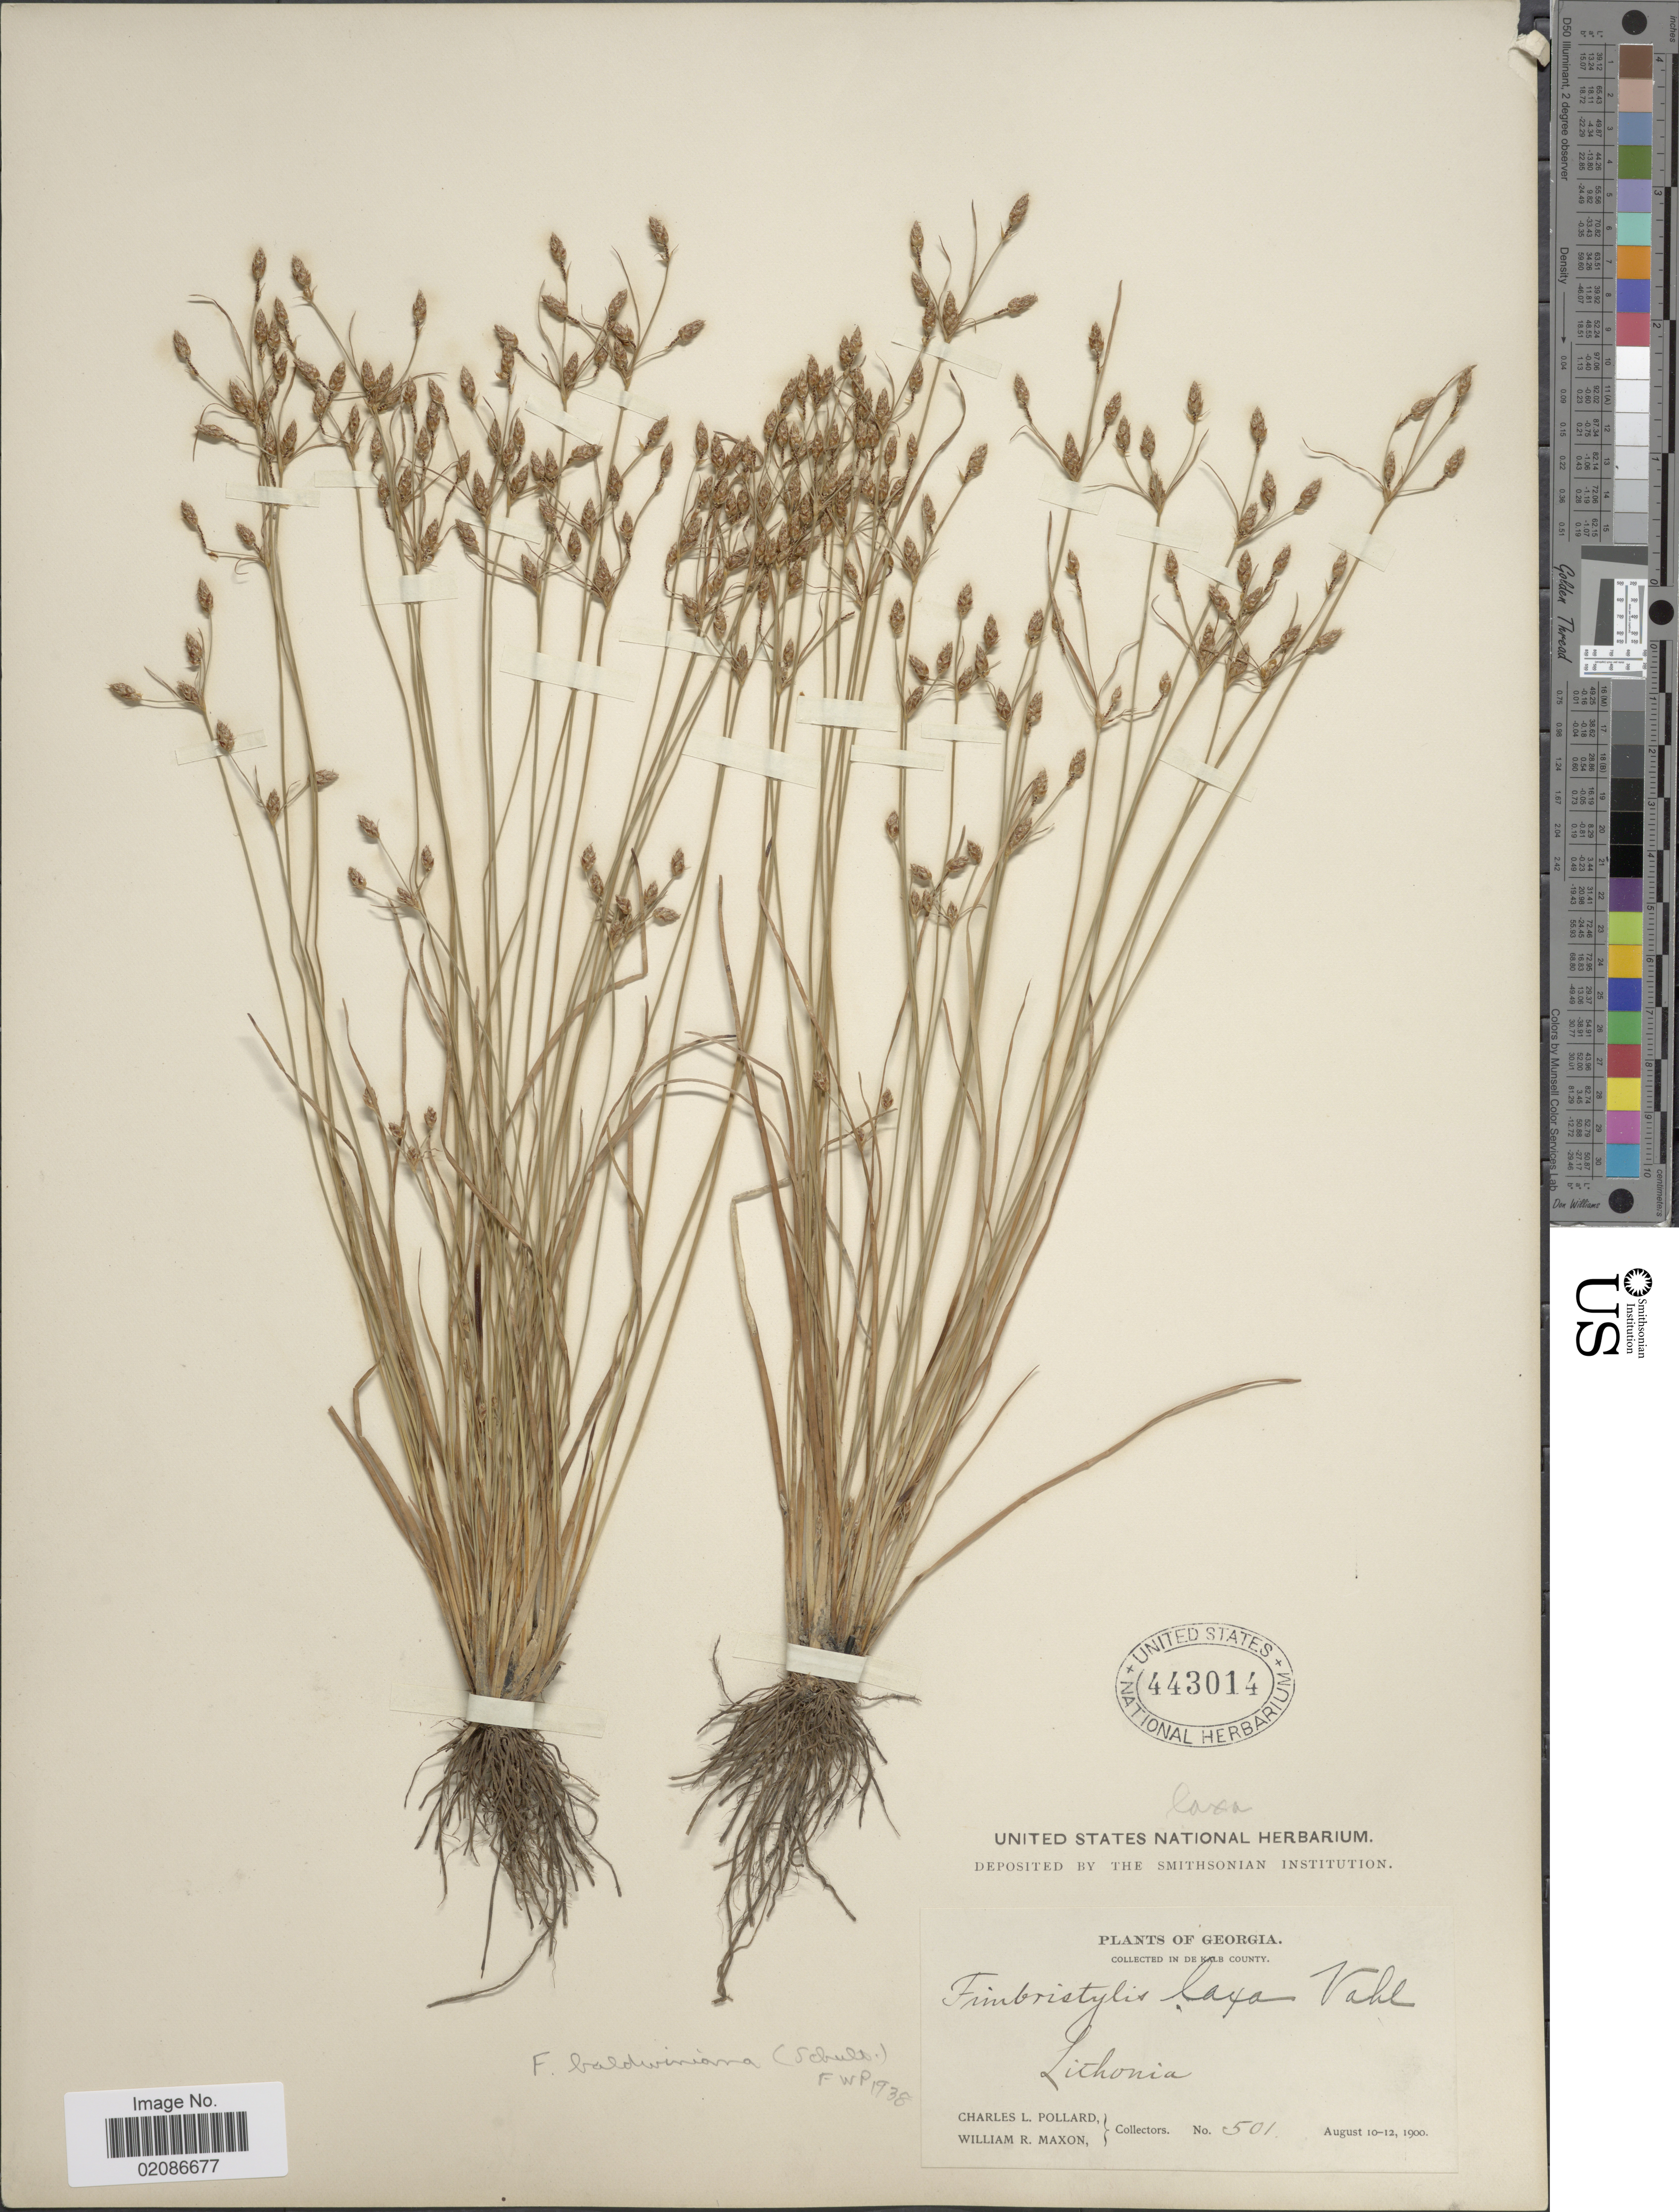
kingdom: Plantae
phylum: Tracheophyta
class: Liliopsida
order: Poales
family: Cyperaceae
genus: Fimbristylis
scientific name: Fimbristylis dichotoma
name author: (L.) Vahl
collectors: C. L. Pollard & W. R. Maxon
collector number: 501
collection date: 1900-08-10/1900-08-12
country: United States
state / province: Georgia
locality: De Kalb County. Lithonia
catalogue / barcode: US 443014